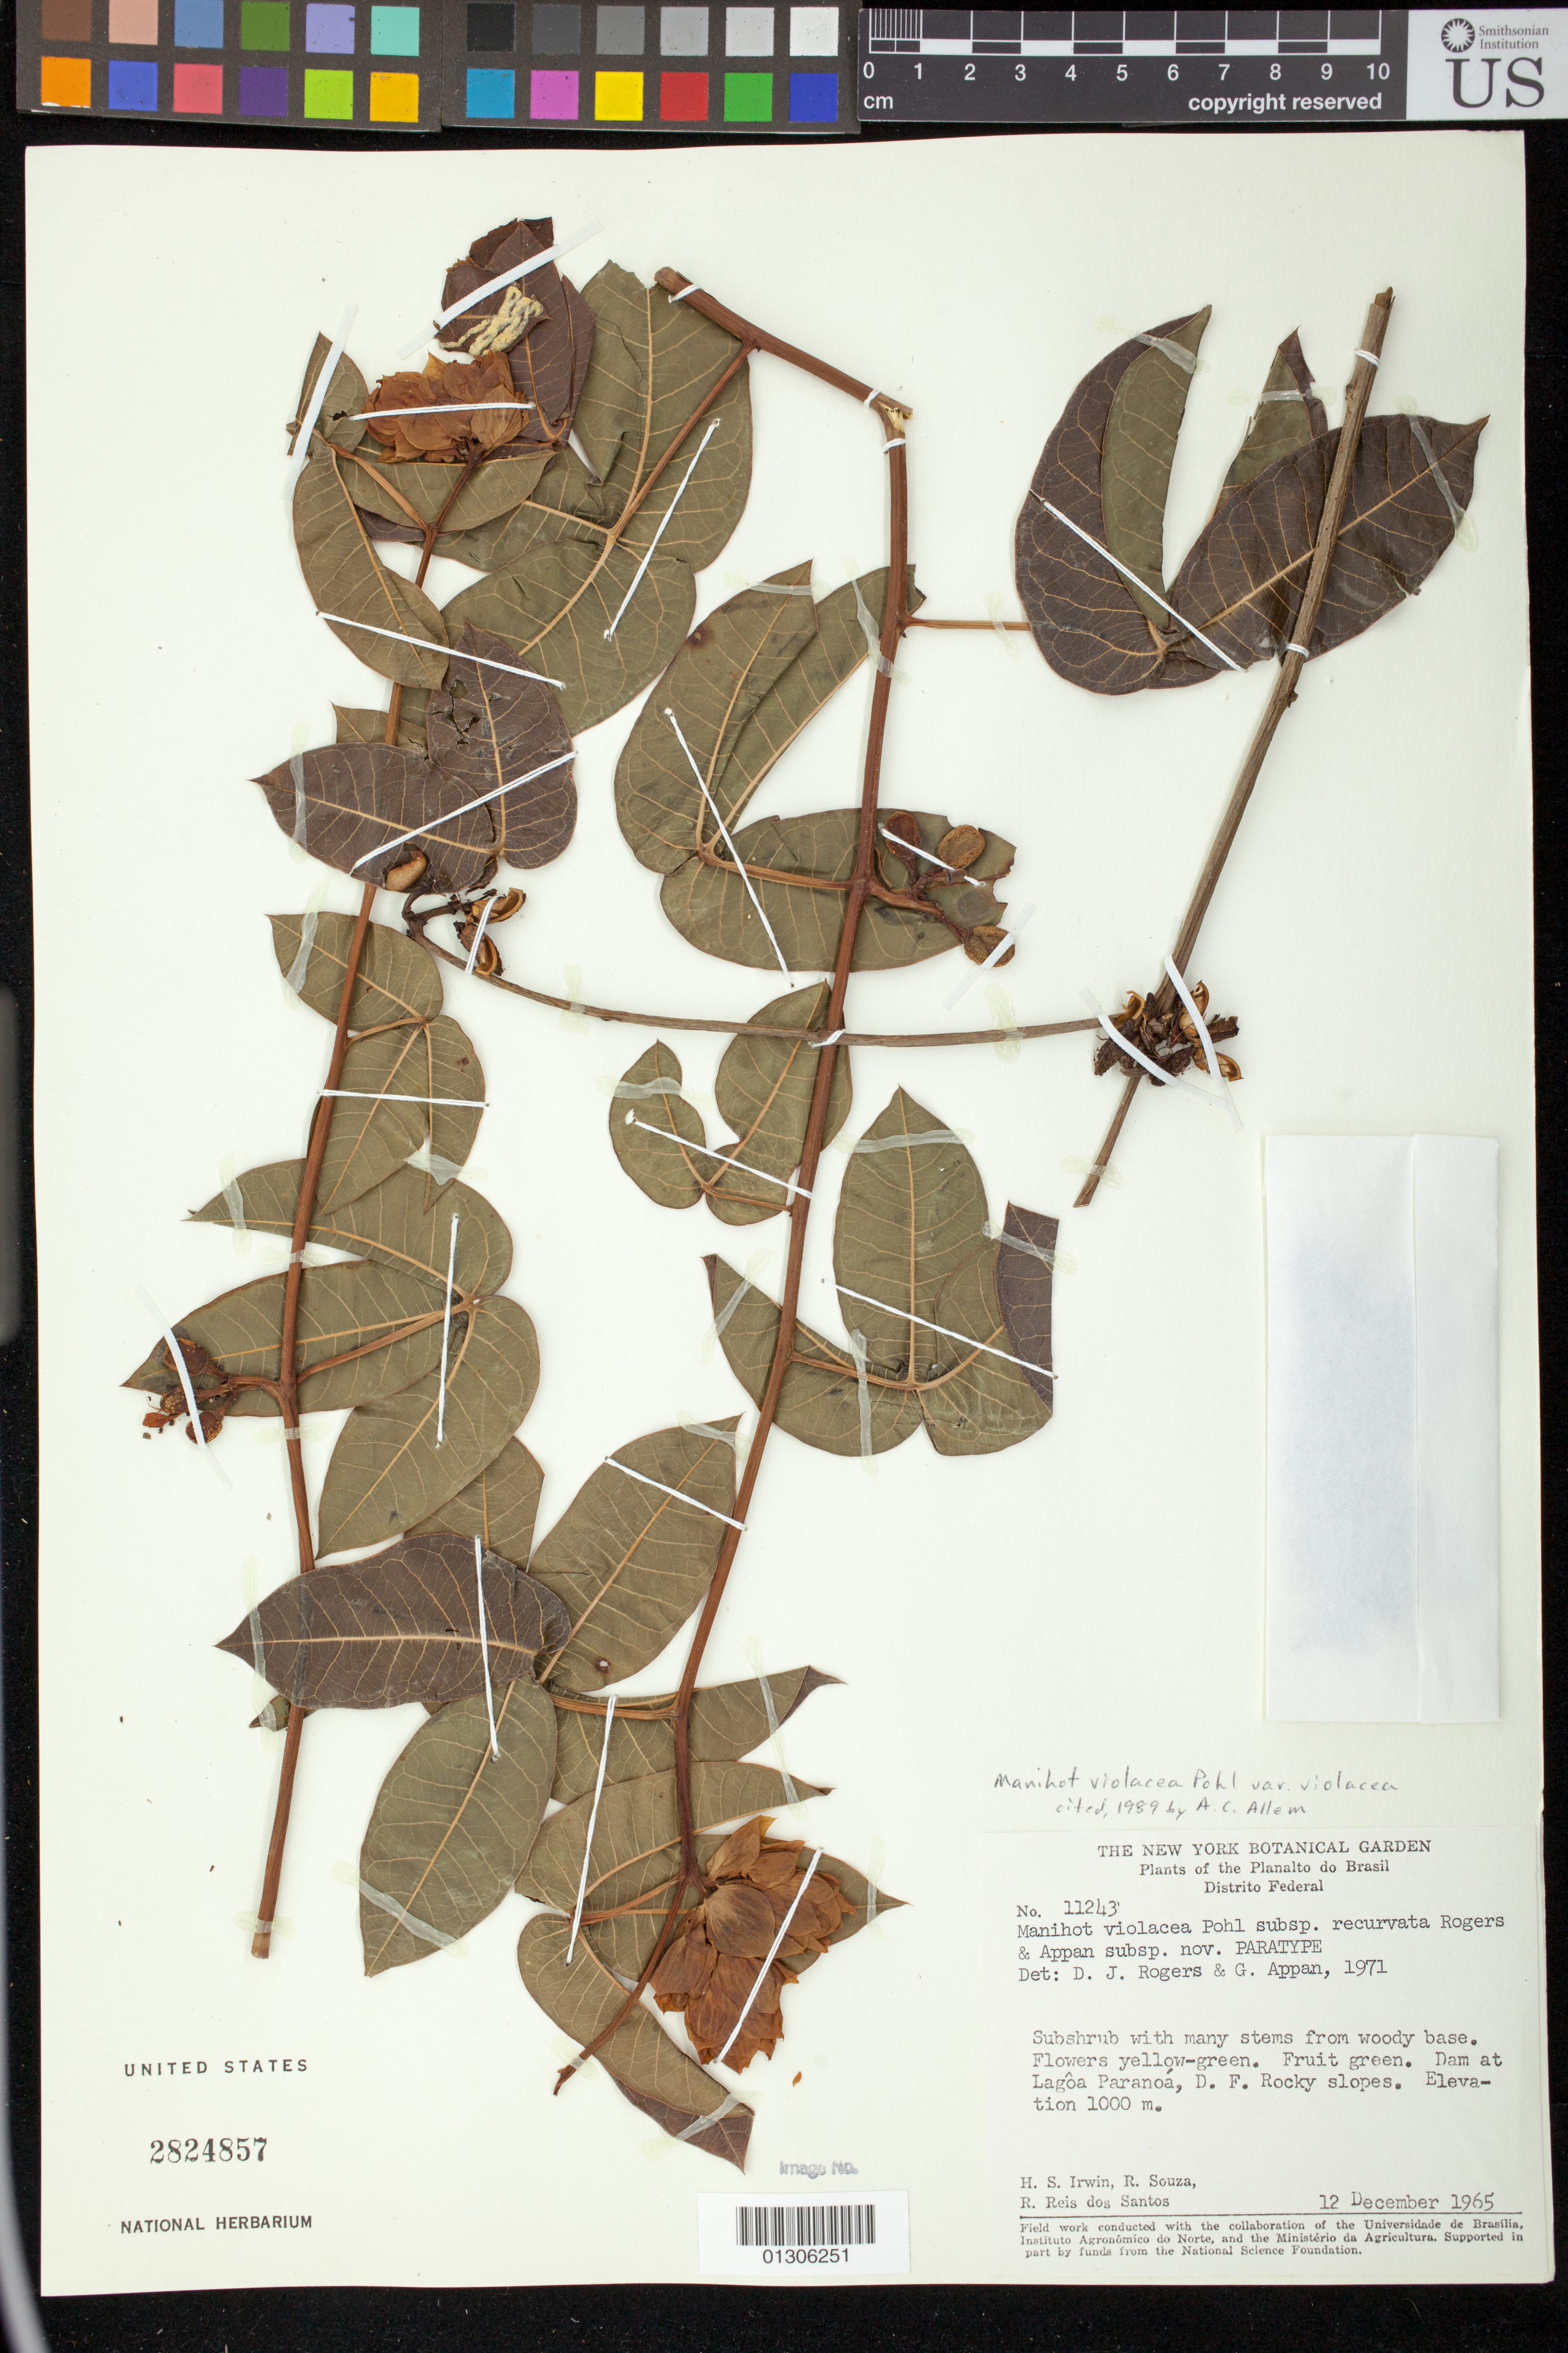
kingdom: Plantae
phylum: Tracheophyta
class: Magnoliopsida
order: Malpighiales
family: Euphorbiaceae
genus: Manihot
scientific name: Manihot violacea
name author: Pohl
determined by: Mendoza, M.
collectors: H. Irwin, R. Souza & R. Reis dos Santos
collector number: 11243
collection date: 1965-12-12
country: Brazil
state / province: Distrito Federal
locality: Dam at Lagoa Paranoa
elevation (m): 1000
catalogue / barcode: US 2824857